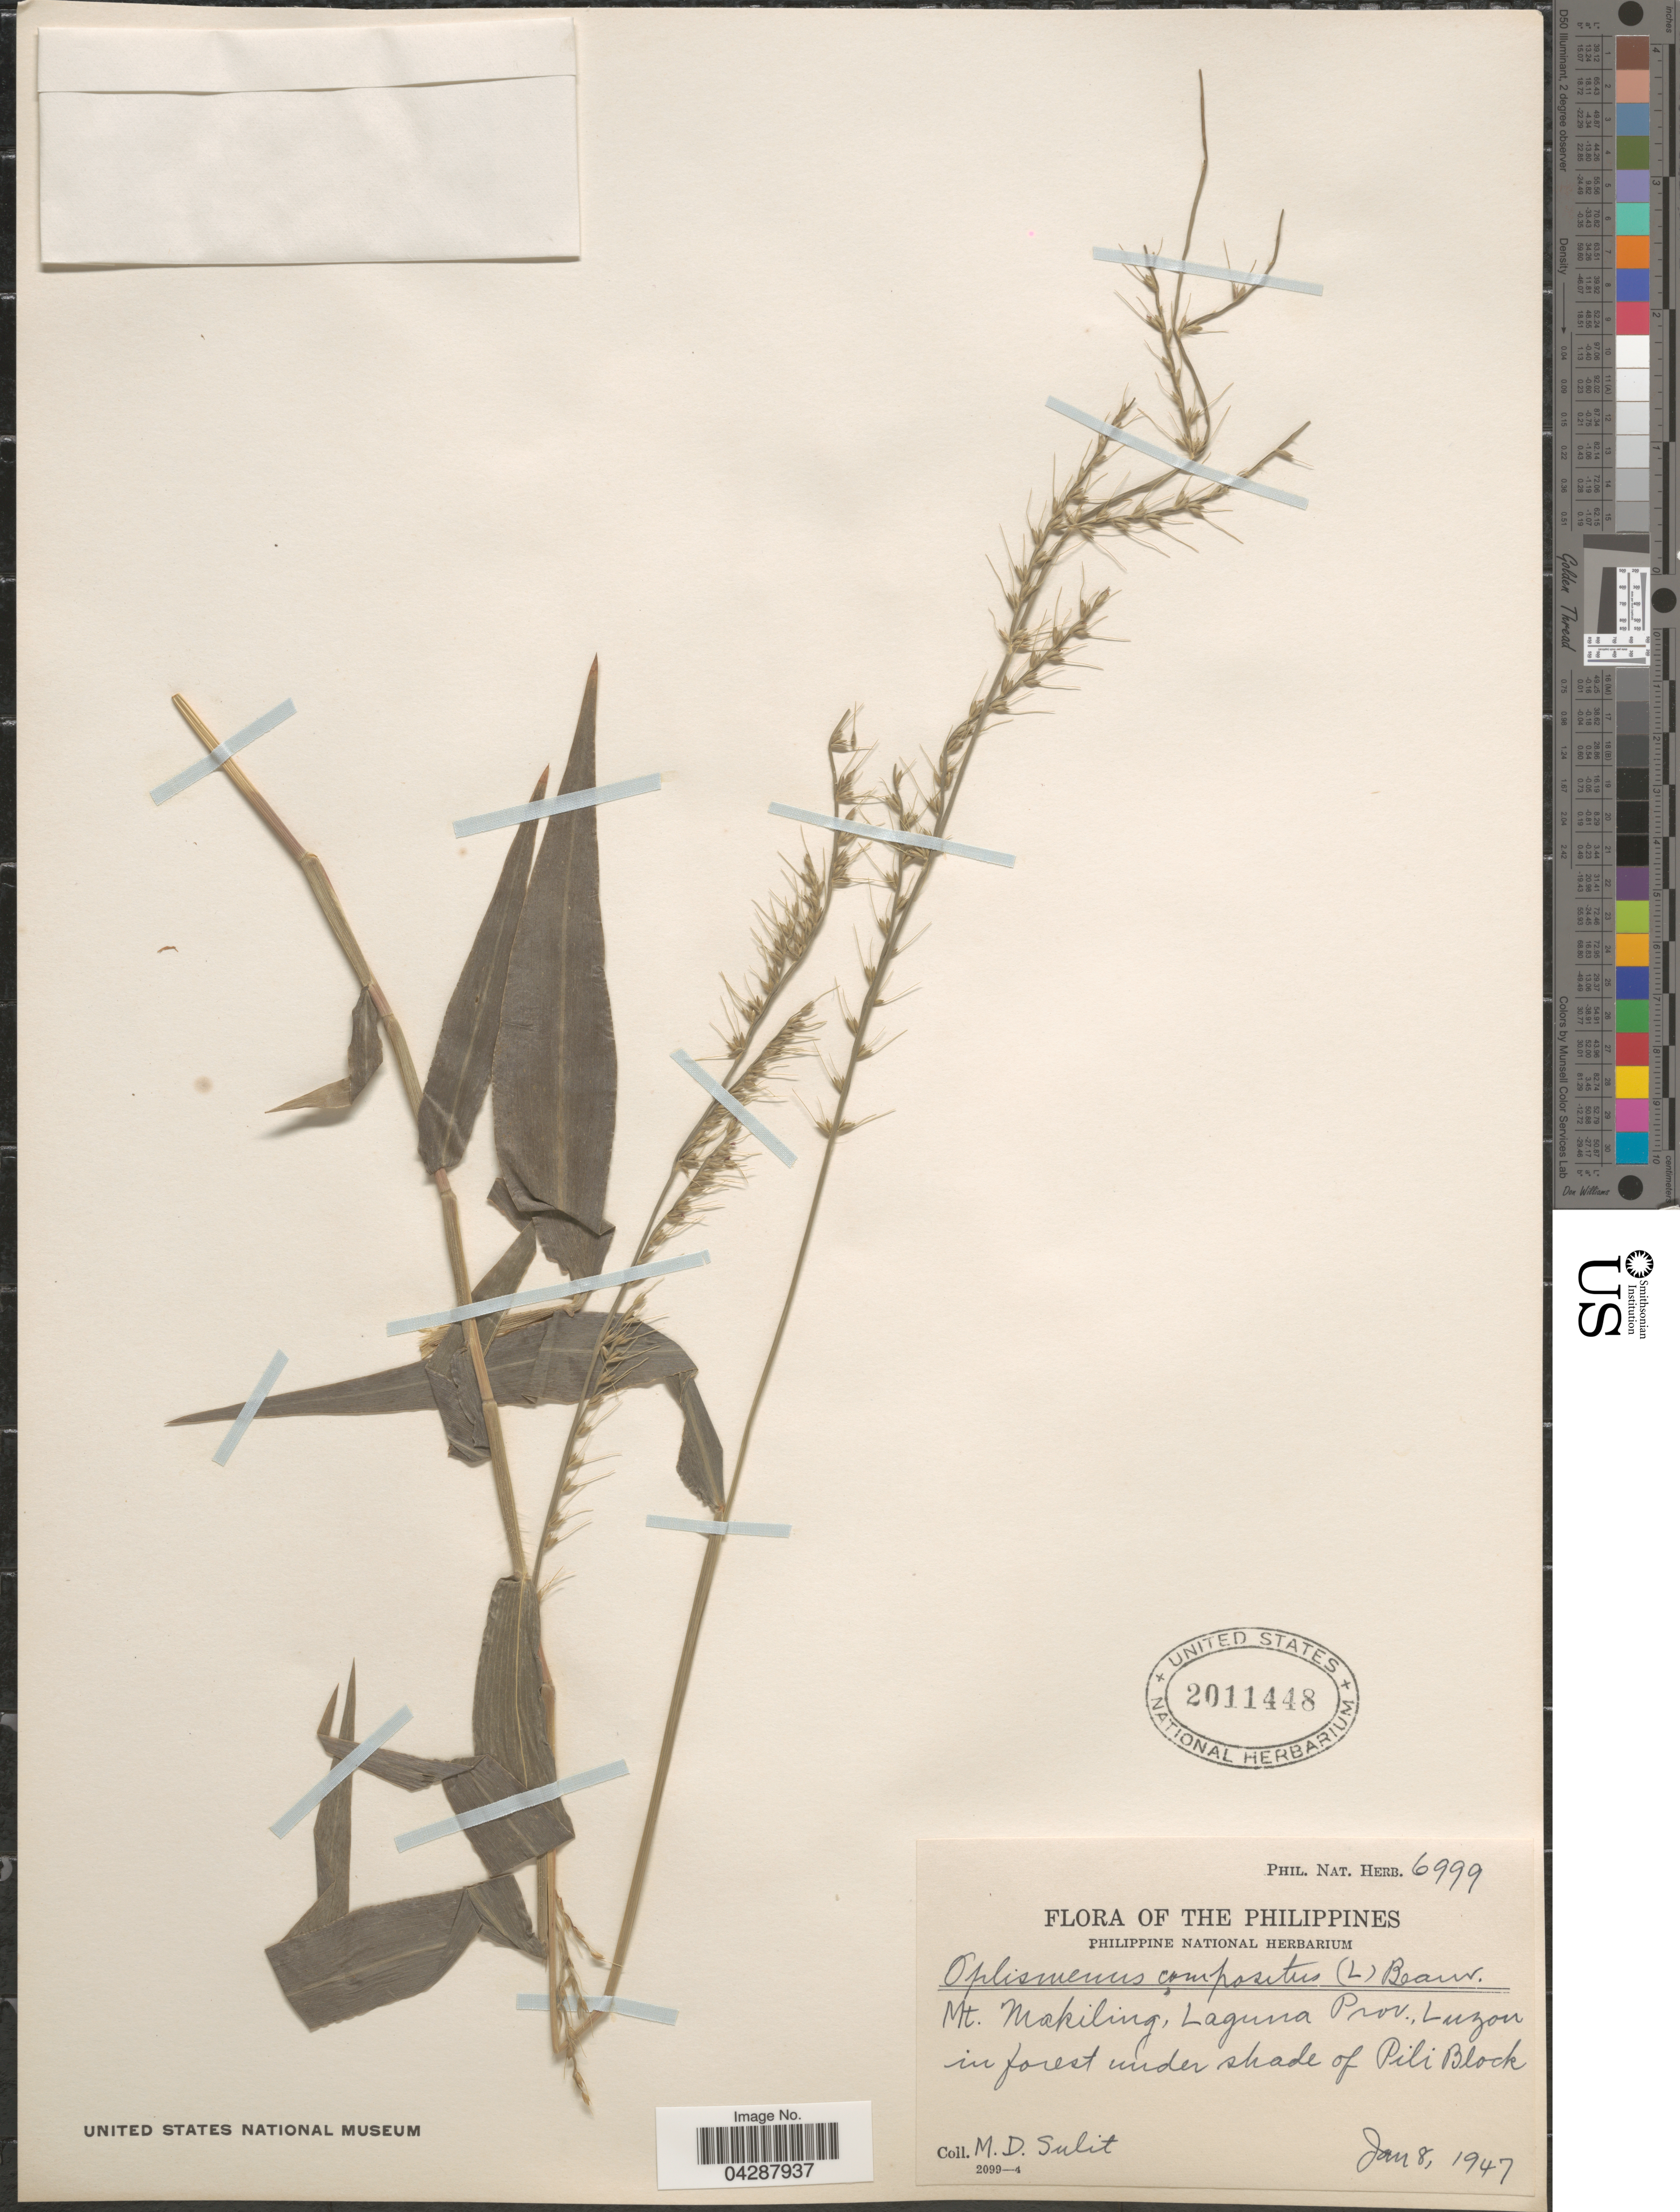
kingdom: Plantae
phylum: Tracheophyta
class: Liliopsida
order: Poales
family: Poaceae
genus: Oplismenus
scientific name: Oplismenus compositus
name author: (L.) P. Beauv.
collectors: M. Sulit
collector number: Phil. Nat. Herb 6999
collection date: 1947-01-08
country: Philippines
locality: Mt. Makiling, Laguna Prov., Luzon in forest under shade of Pili Block.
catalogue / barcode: US 2011448